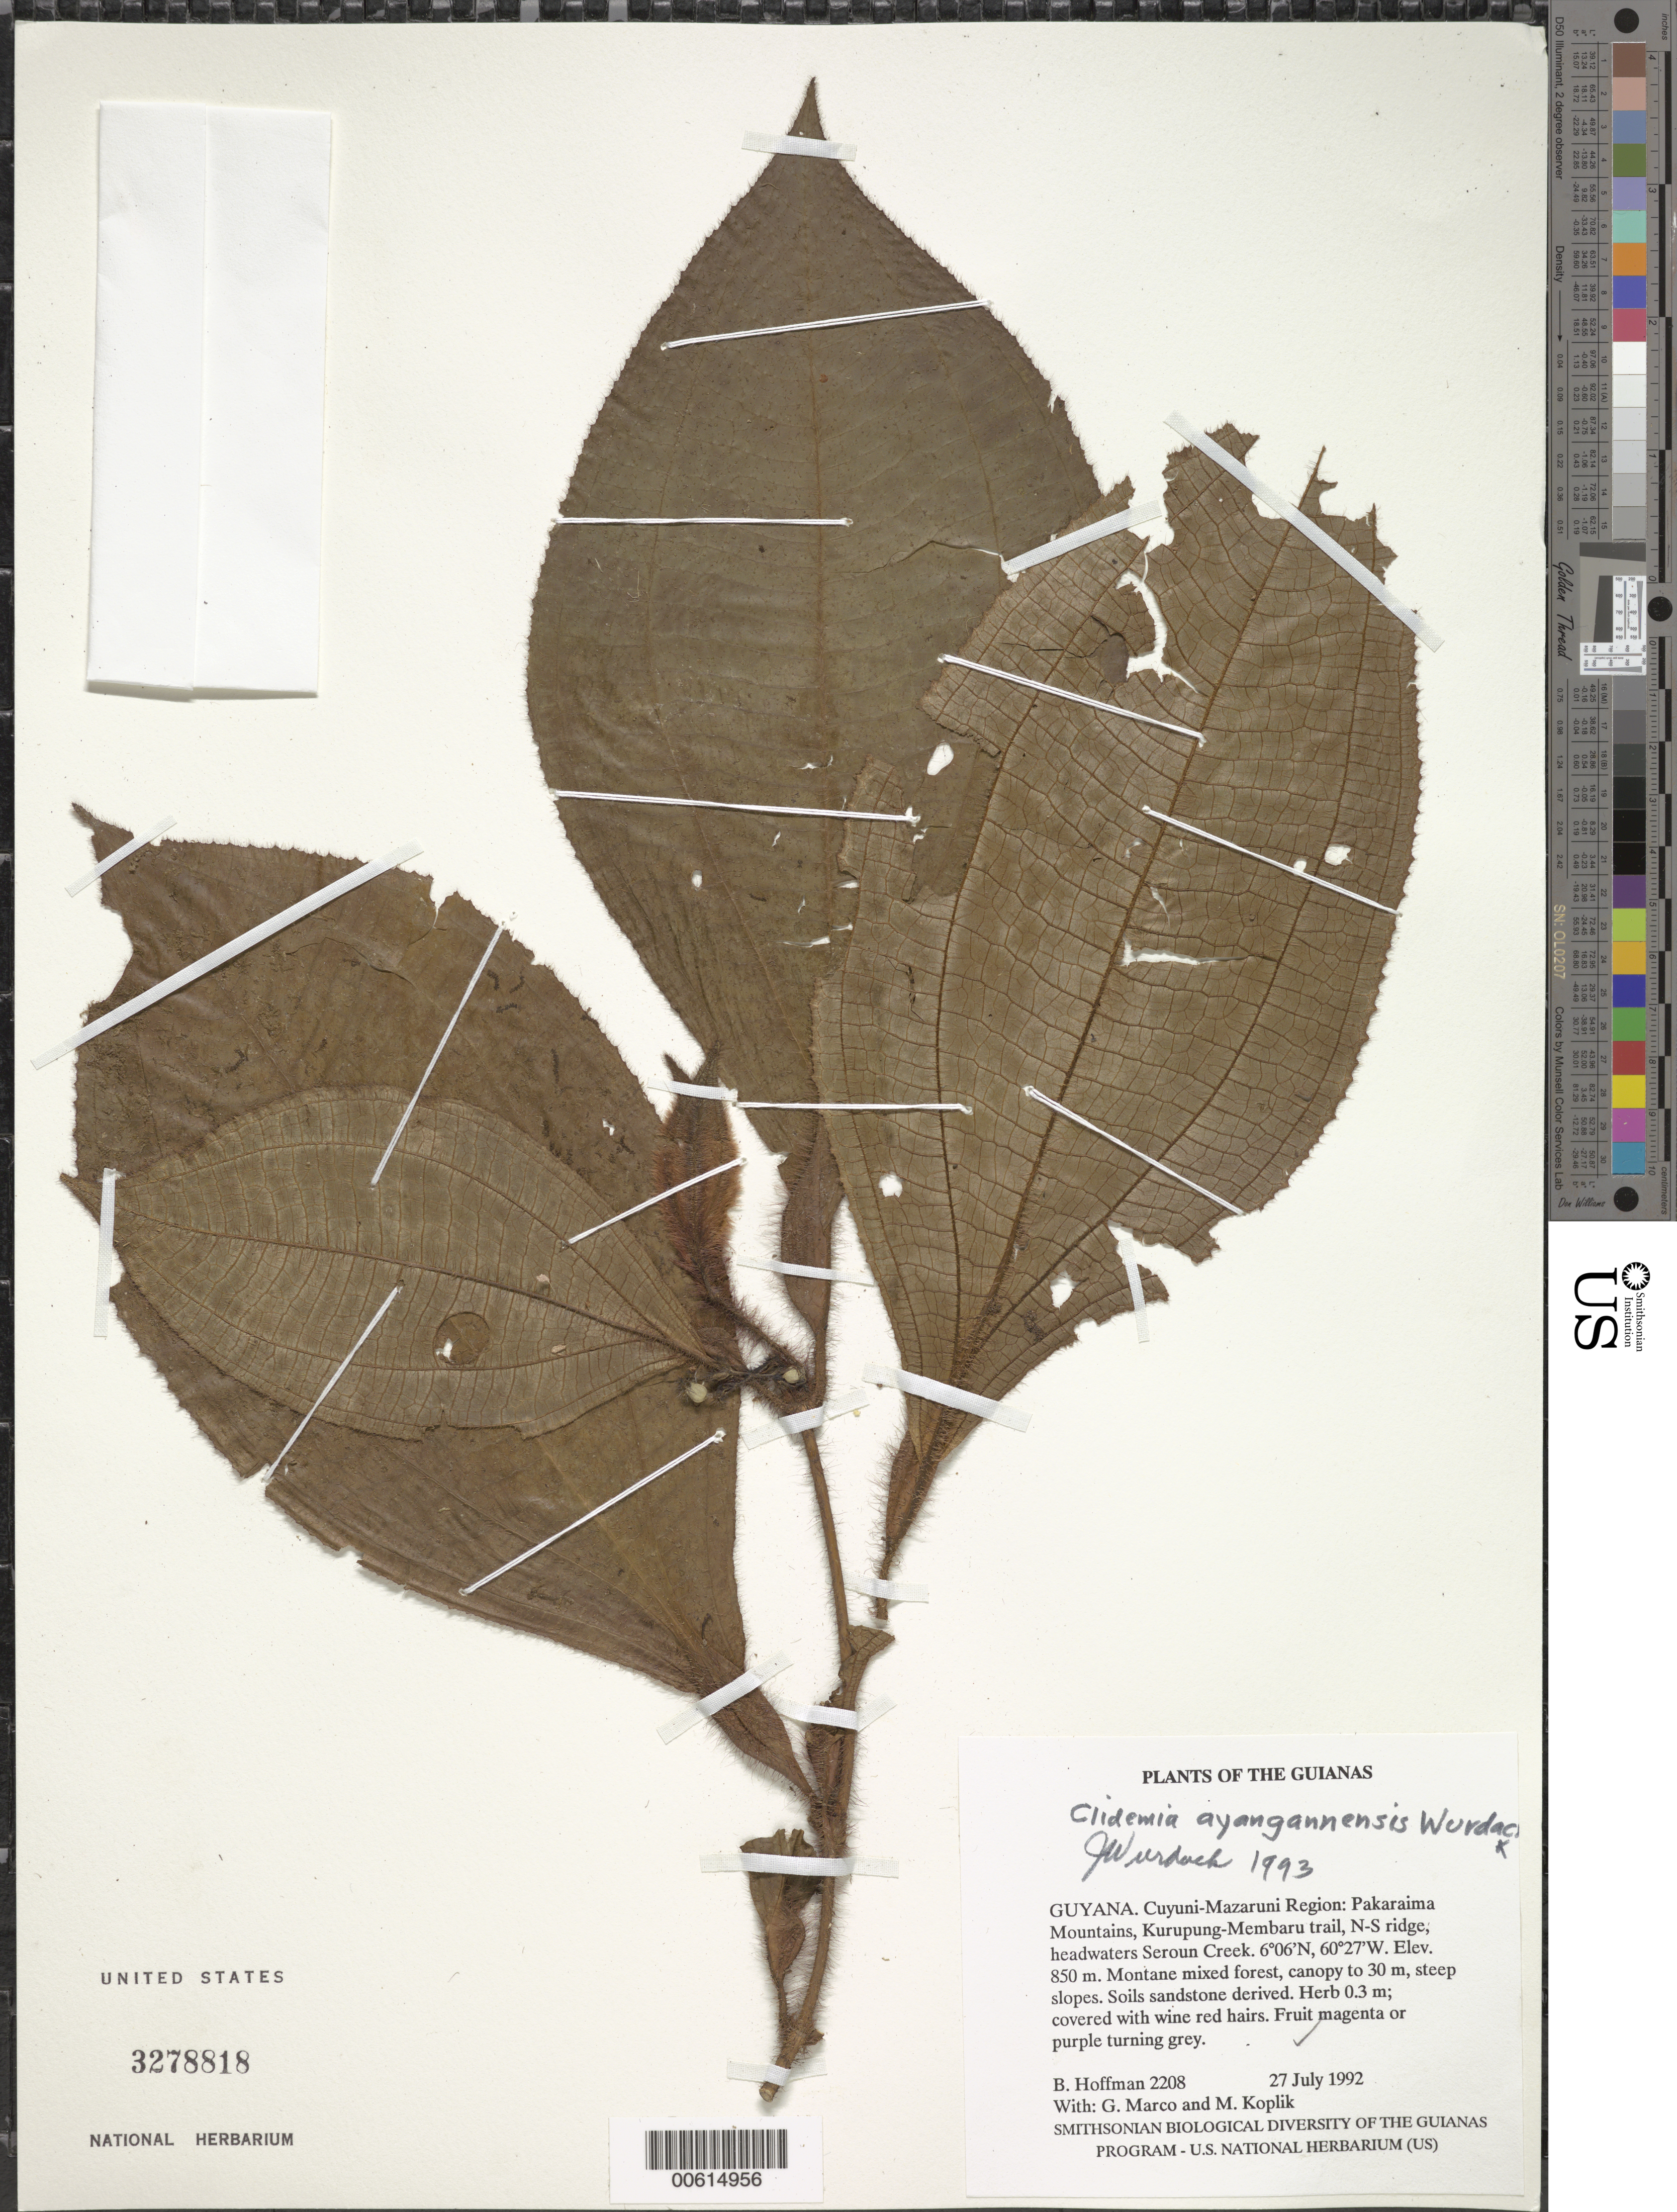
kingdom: Plantae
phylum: Tracheophyta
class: Magnoliopsida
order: Myrtales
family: Melastomataceae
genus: Clidemia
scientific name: Clidemia ayangannensis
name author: Wurdack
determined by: Wurdack, John J., (US), US (UNITED STATES)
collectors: B. Hoffman, G. Marco & M. Koplik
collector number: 2208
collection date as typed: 27 July 1992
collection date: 1992-07-27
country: Guyana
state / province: Cuyuni-Mazaruni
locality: Pakaraima Mountains, Kurupung-Membaru trail, N-S ridge, divide between the two watersheds, headwaters Seroun Creek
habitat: Montane mixed forest, canopy to 30 m, steep slopes. Soils sandstone derived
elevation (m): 850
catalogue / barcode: US 3278818